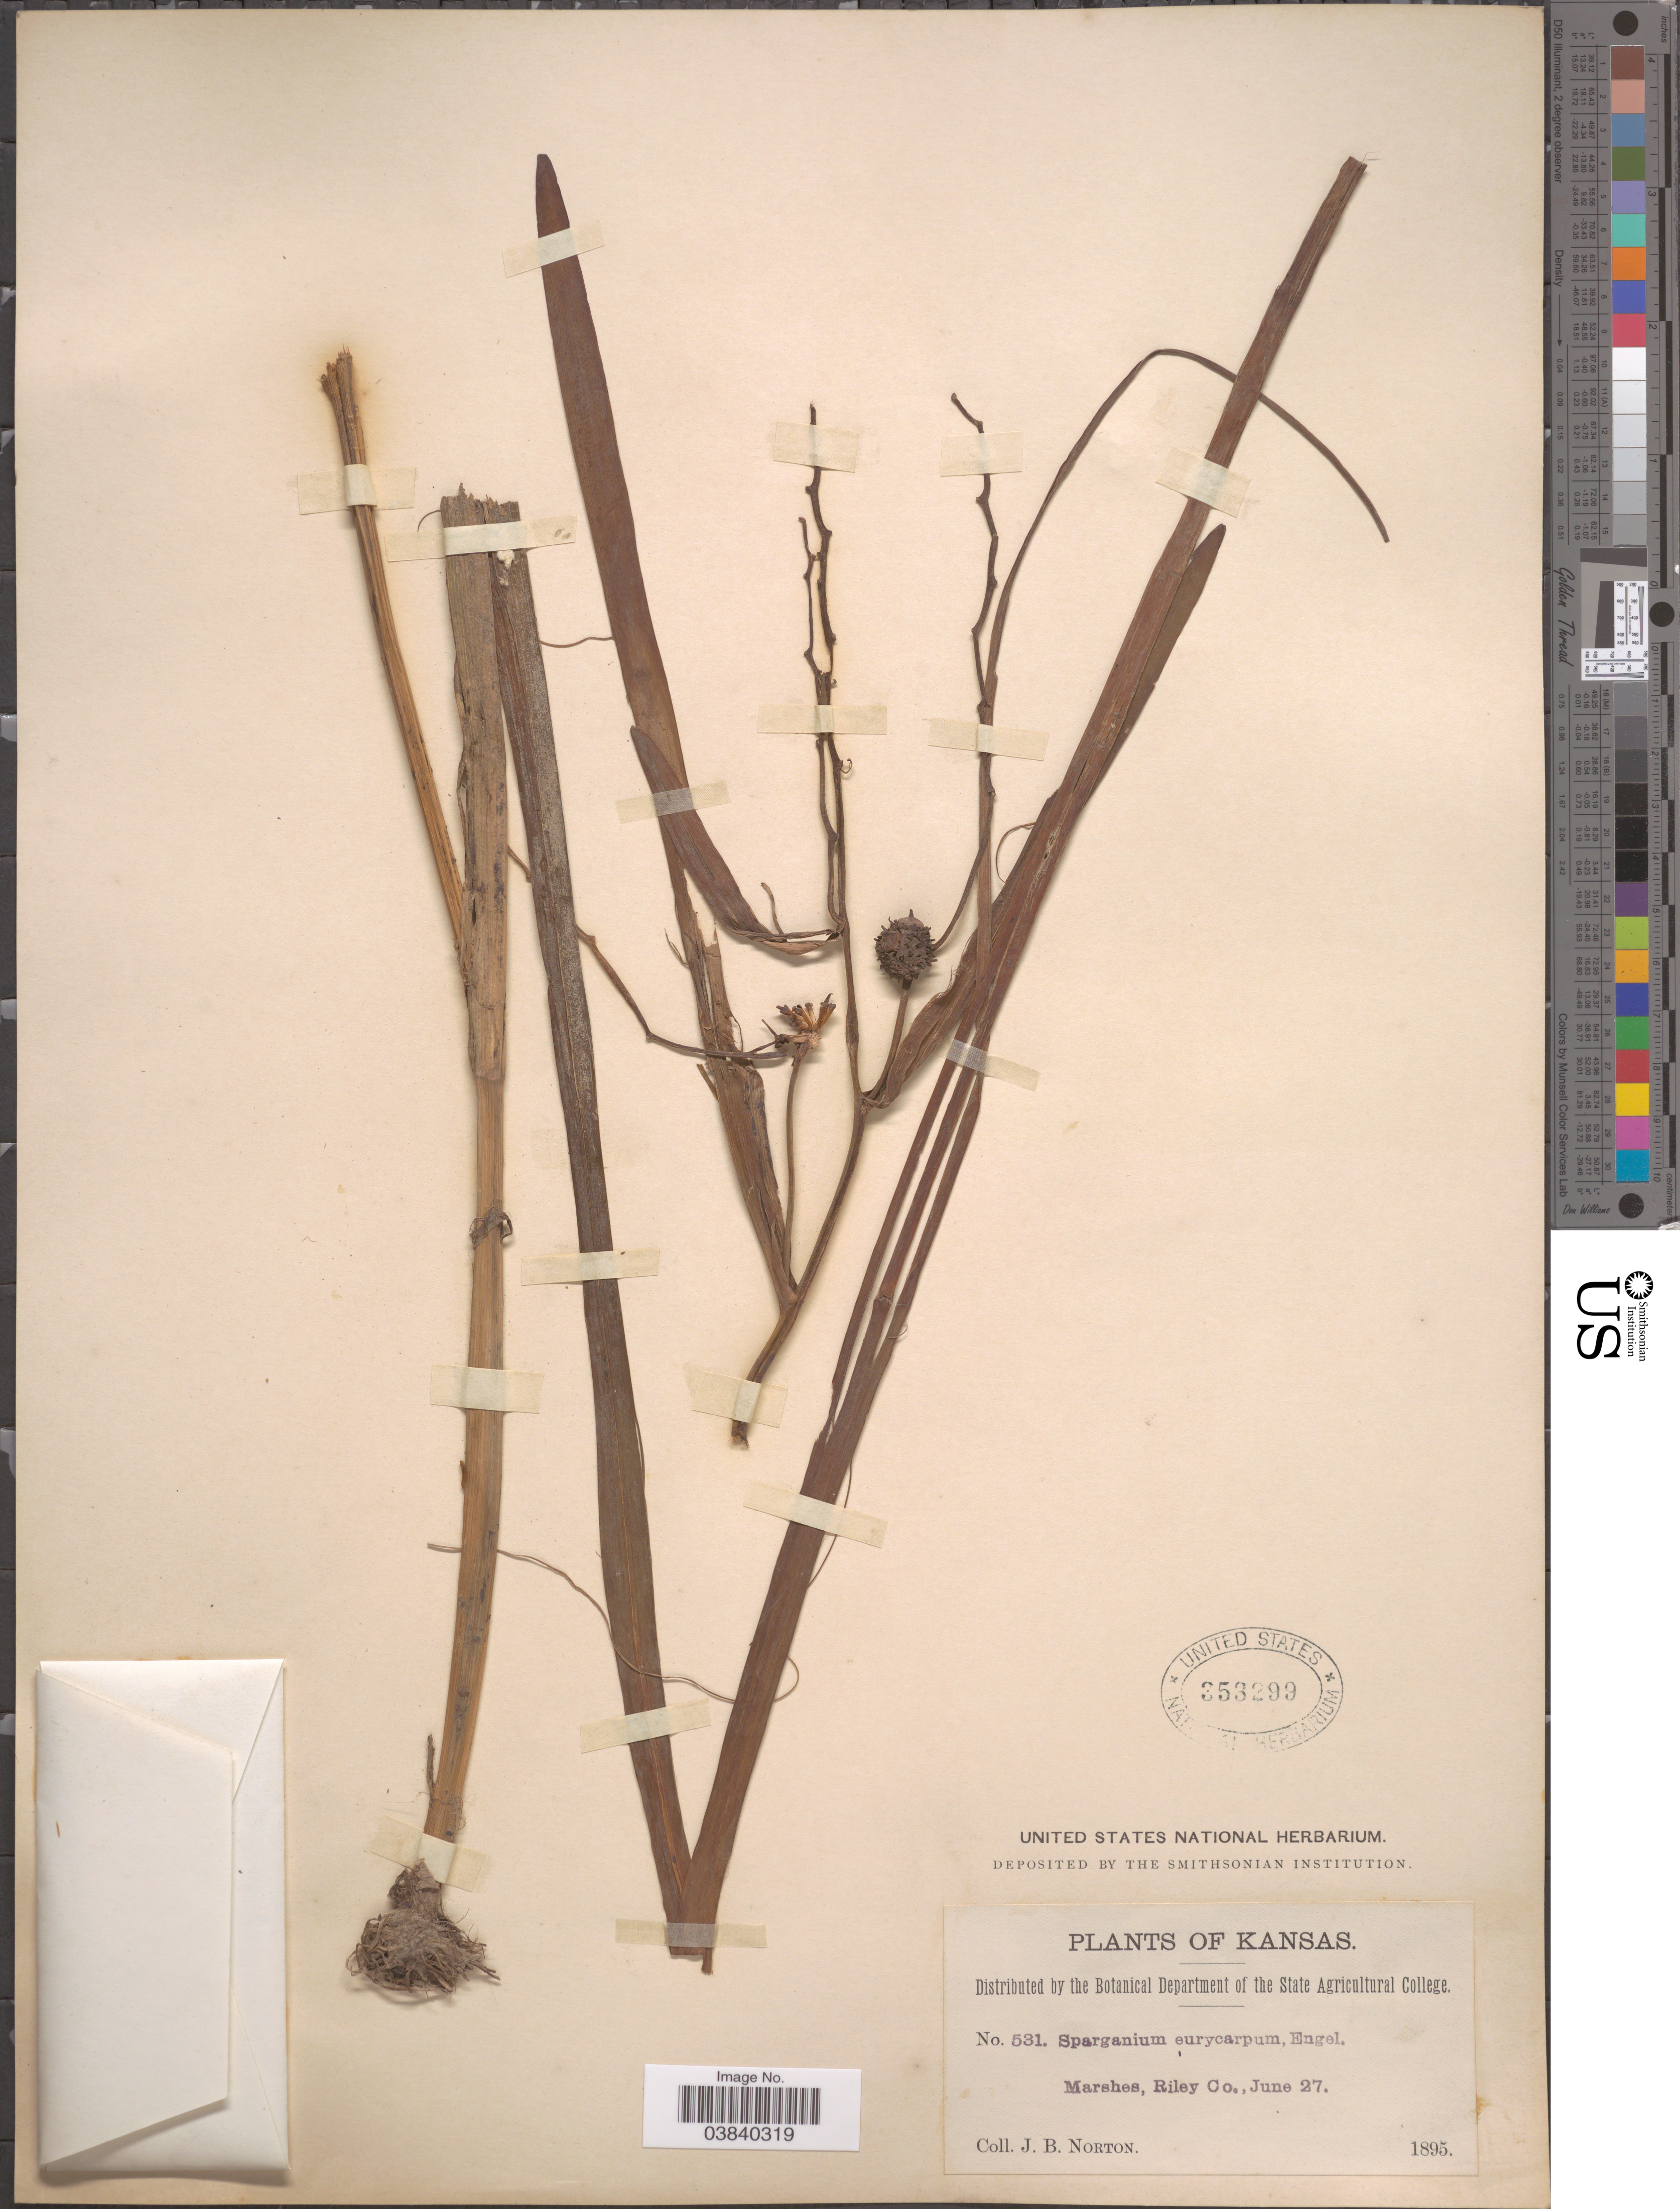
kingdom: Plantae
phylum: Tracheophyta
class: Liliopsida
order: Poales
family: Typhaceae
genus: Sparganium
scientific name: Sparganium eurycarpum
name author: Engelm.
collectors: J. B. Norton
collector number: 531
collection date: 1895-06-27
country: United States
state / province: Kansas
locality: Riley Co.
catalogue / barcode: US 353299